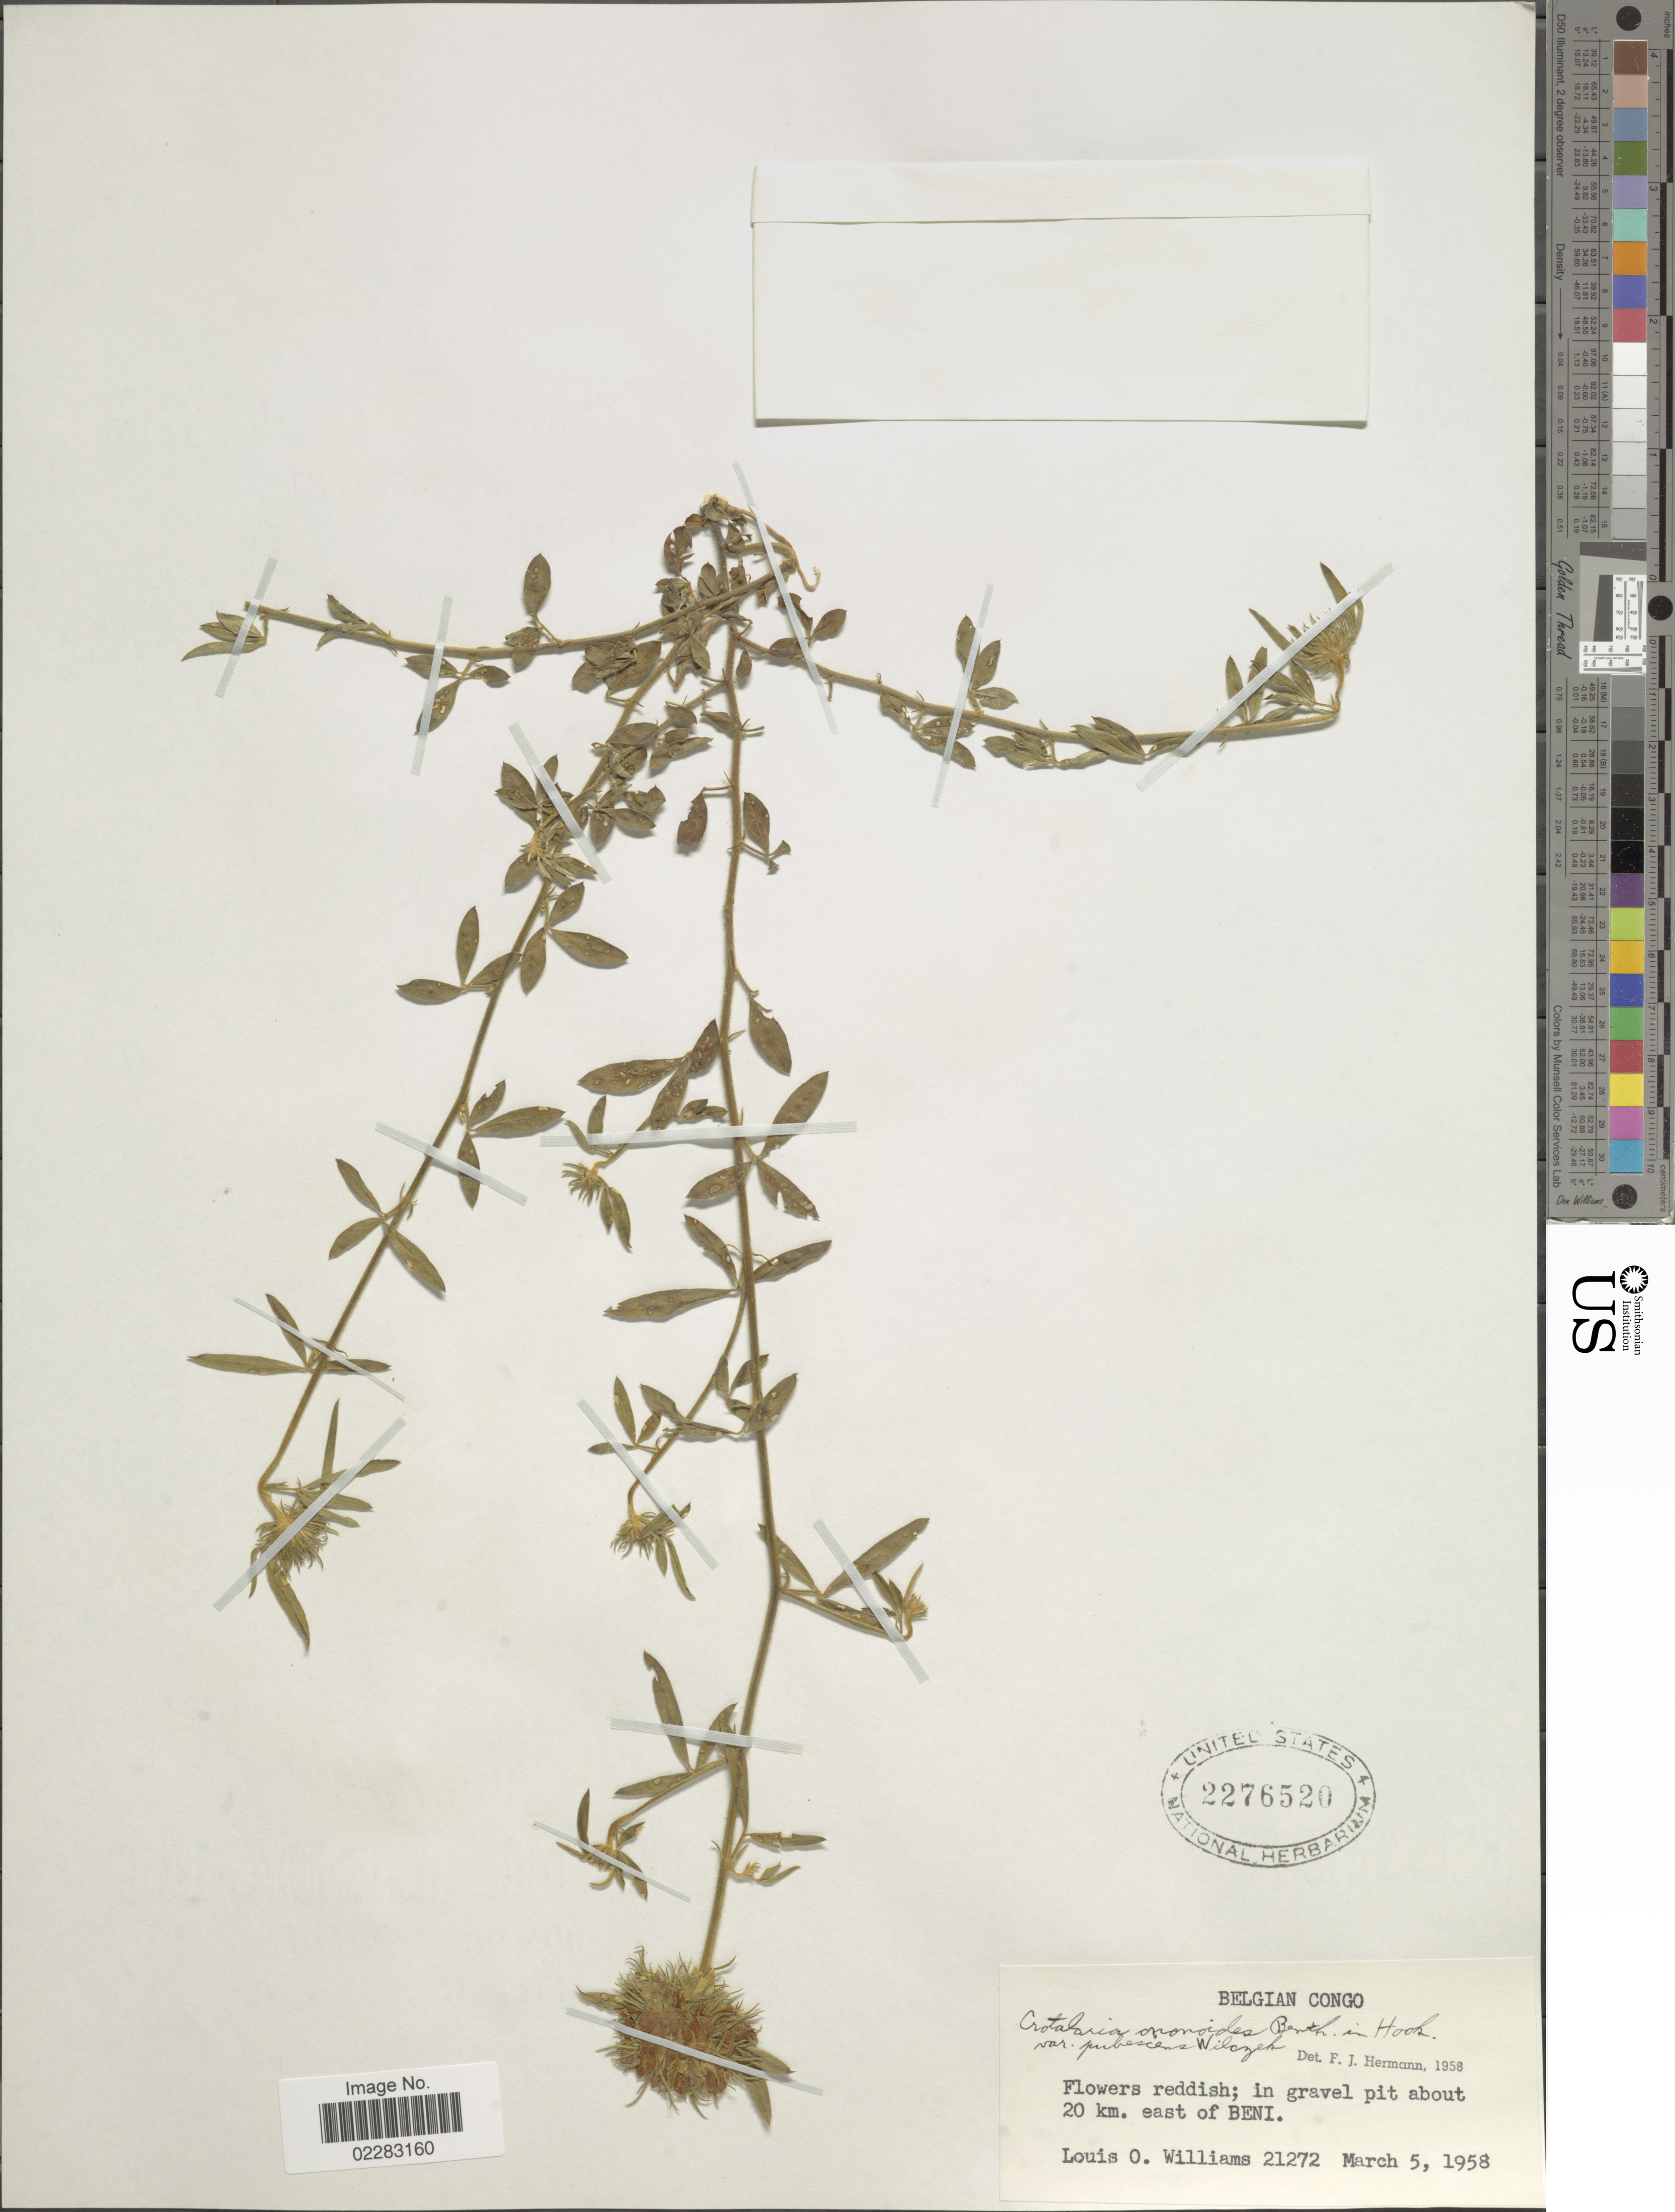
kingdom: Plantae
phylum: Tracheophyta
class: Magnoliopsida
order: Fabales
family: Fabaceae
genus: Crotalaria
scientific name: Crotalaria ononoides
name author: Benth.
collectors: L. O. Williams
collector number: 21272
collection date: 1958-03-05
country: Congo, Democratic Republic of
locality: In gravel pit about 20 km. east of Beni.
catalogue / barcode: US 2276520